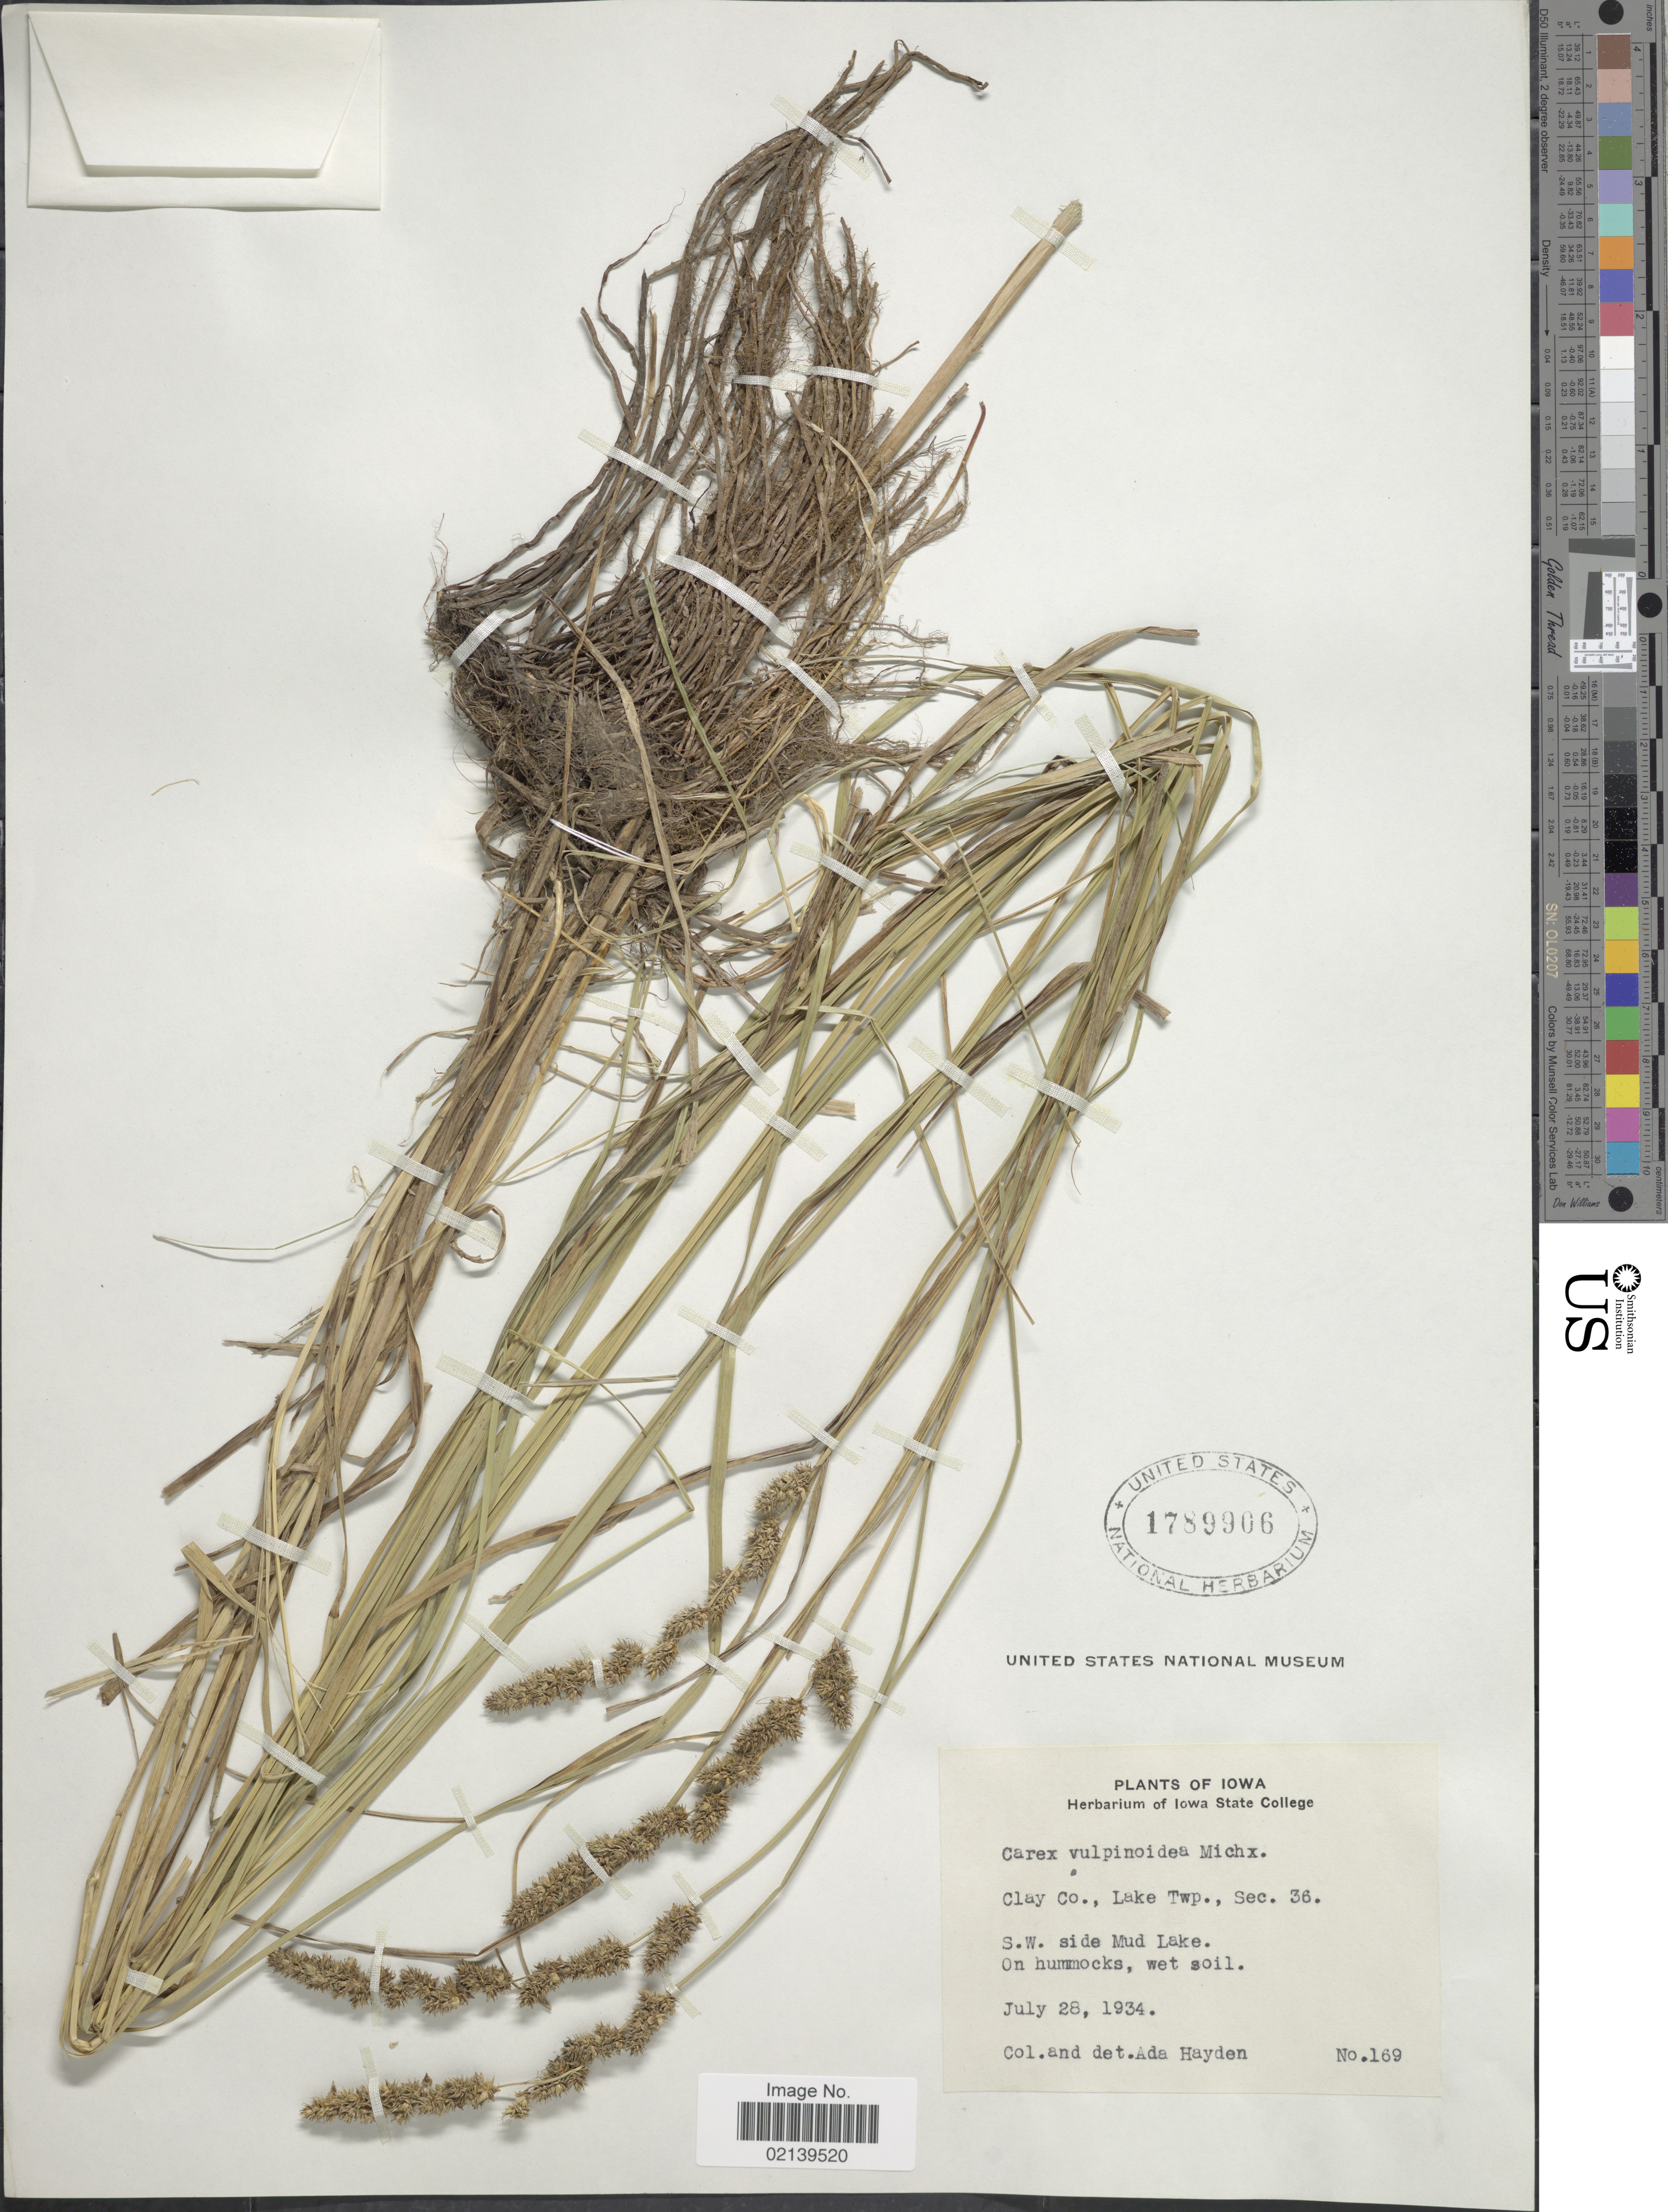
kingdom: Plantae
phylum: Tracheophyta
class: Liliopsida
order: Poales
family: Cyperaceae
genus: Carex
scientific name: Carex vulpinoidea Michx.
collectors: Ada Hayden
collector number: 169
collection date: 1934-07-28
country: United States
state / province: Iowa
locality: Clay Co., Lake Twp., Sec. 36, S.W. side Mud Lake, On hummocks, wet soil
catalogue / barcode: US 1789906